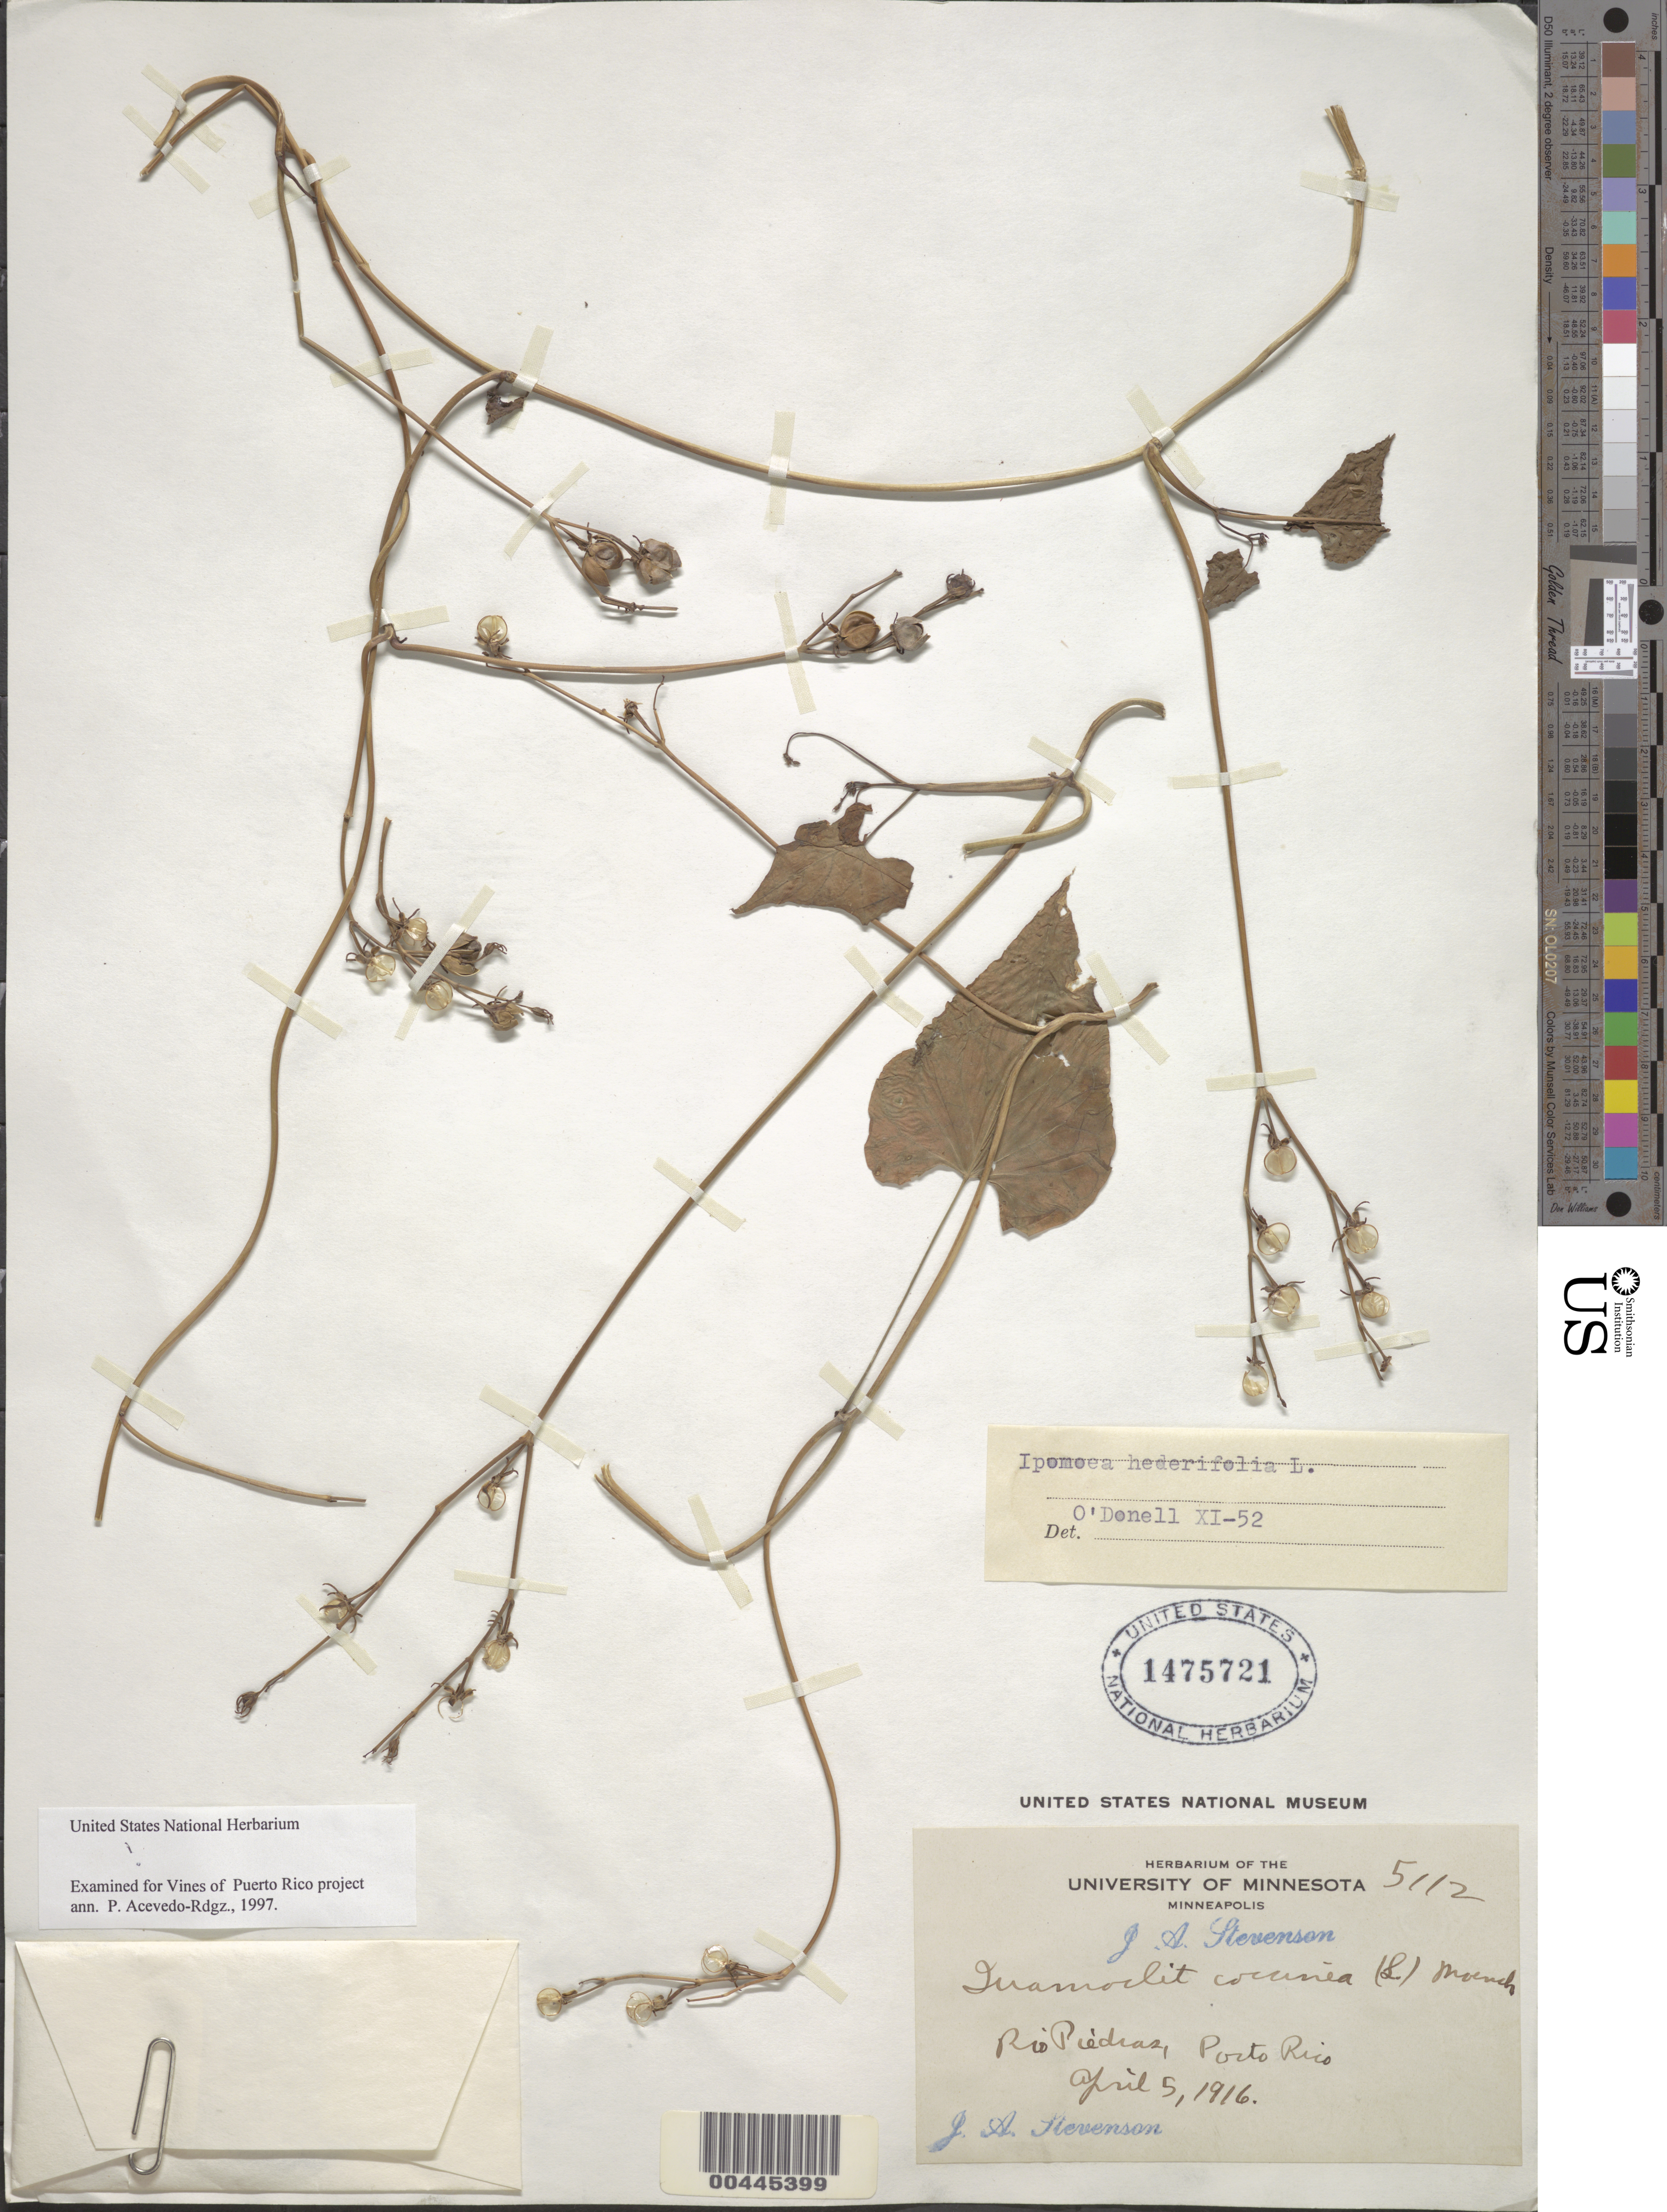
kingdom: Plantae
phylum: Tracheophyta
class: Magnoliopsida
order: Solanales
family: Convolvulaceae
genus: Ipomoea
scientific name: Ipomoea hederifolia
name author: L.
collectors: J. Stevenson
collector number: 5112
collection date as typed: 05 Apr 1916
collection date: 1916-04-05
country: Puerto Rico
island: Greater Antilles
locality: Rio Piedras.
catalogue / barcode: US 1475721